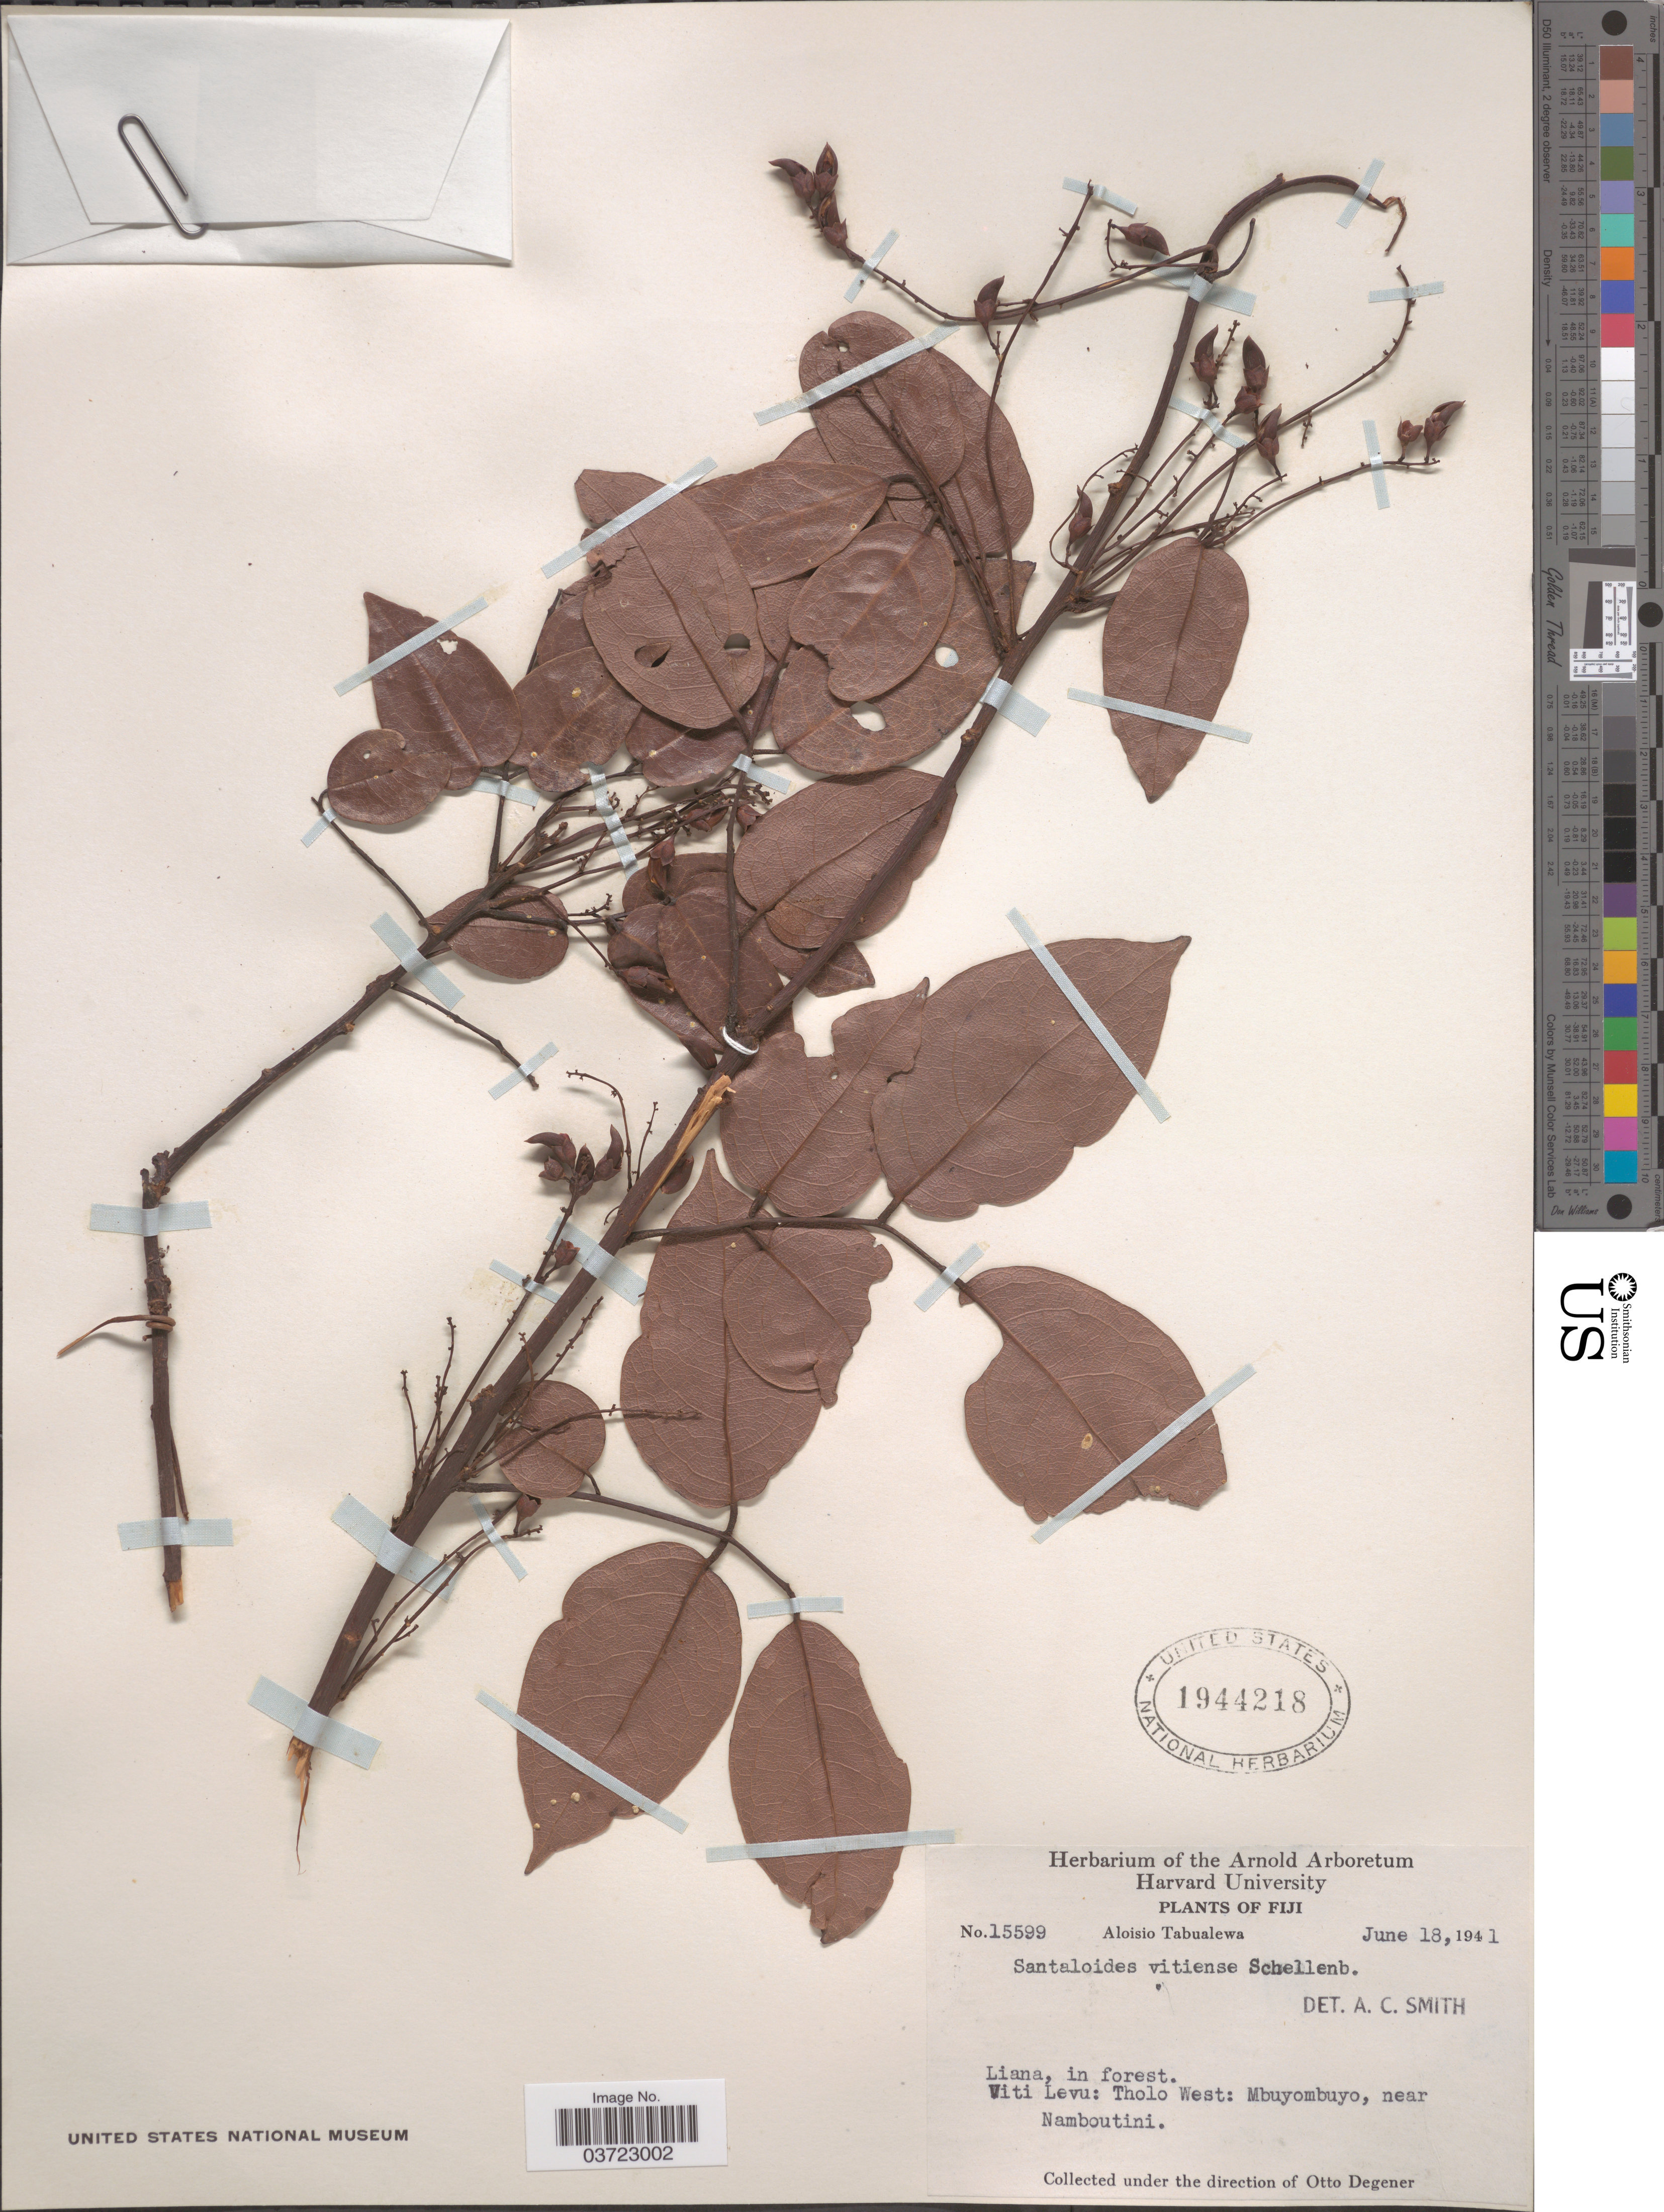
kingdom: Plantae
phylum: Tracheophyta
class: Magnoliopsida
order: Oxalidales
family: Connaraceae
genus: Rourea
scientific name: Rourea minor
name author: (Gaertn.) Leenh.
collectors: A. Tabualewa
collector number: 15599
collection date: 1941-06-18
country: Fiji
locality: Viti Levu: Tholo West: Mbuyombuyo, near Namboutini.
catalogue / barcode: US 1944218